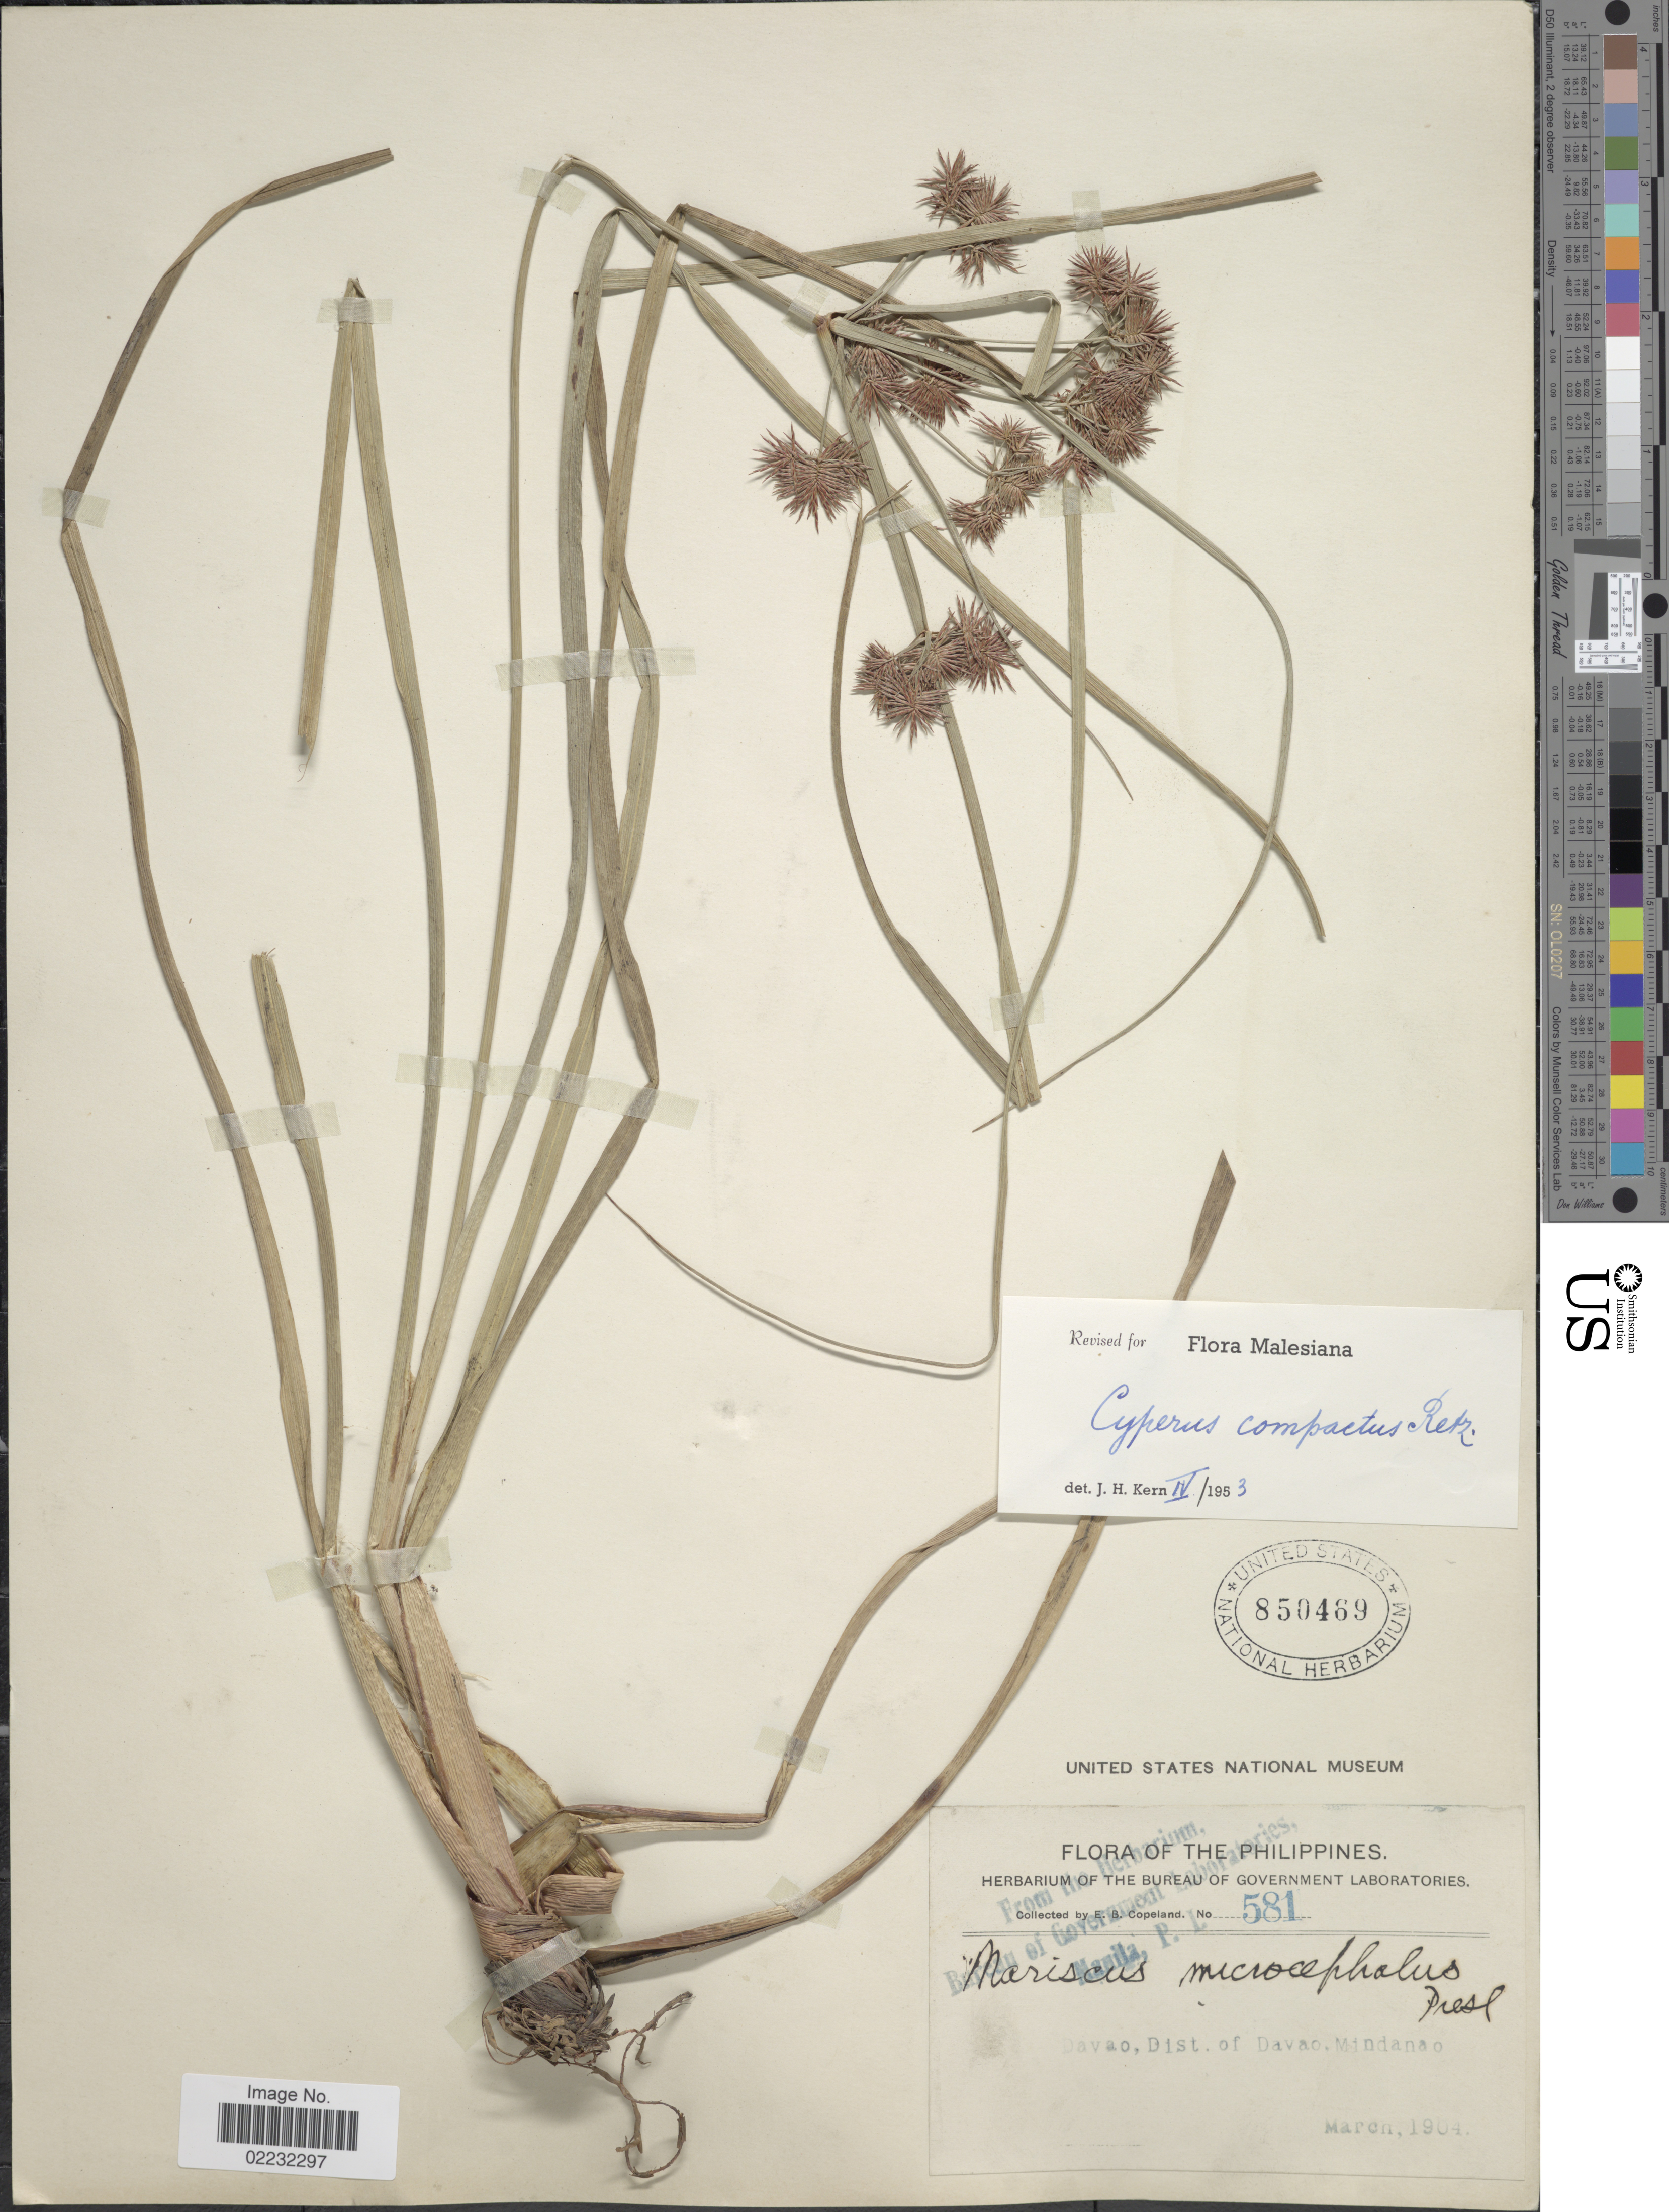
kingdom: Plantae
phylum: Tracheophyta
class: Liliopsida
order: Poales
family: Cyperaceae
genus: Cyperus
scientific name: Cyperus compactus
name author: Retz.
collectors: E. B. Copeland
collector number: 581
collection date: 1904-03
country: Philippines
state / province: Davao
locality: Dist. of Davao, Mindanao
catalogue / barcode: US 850469